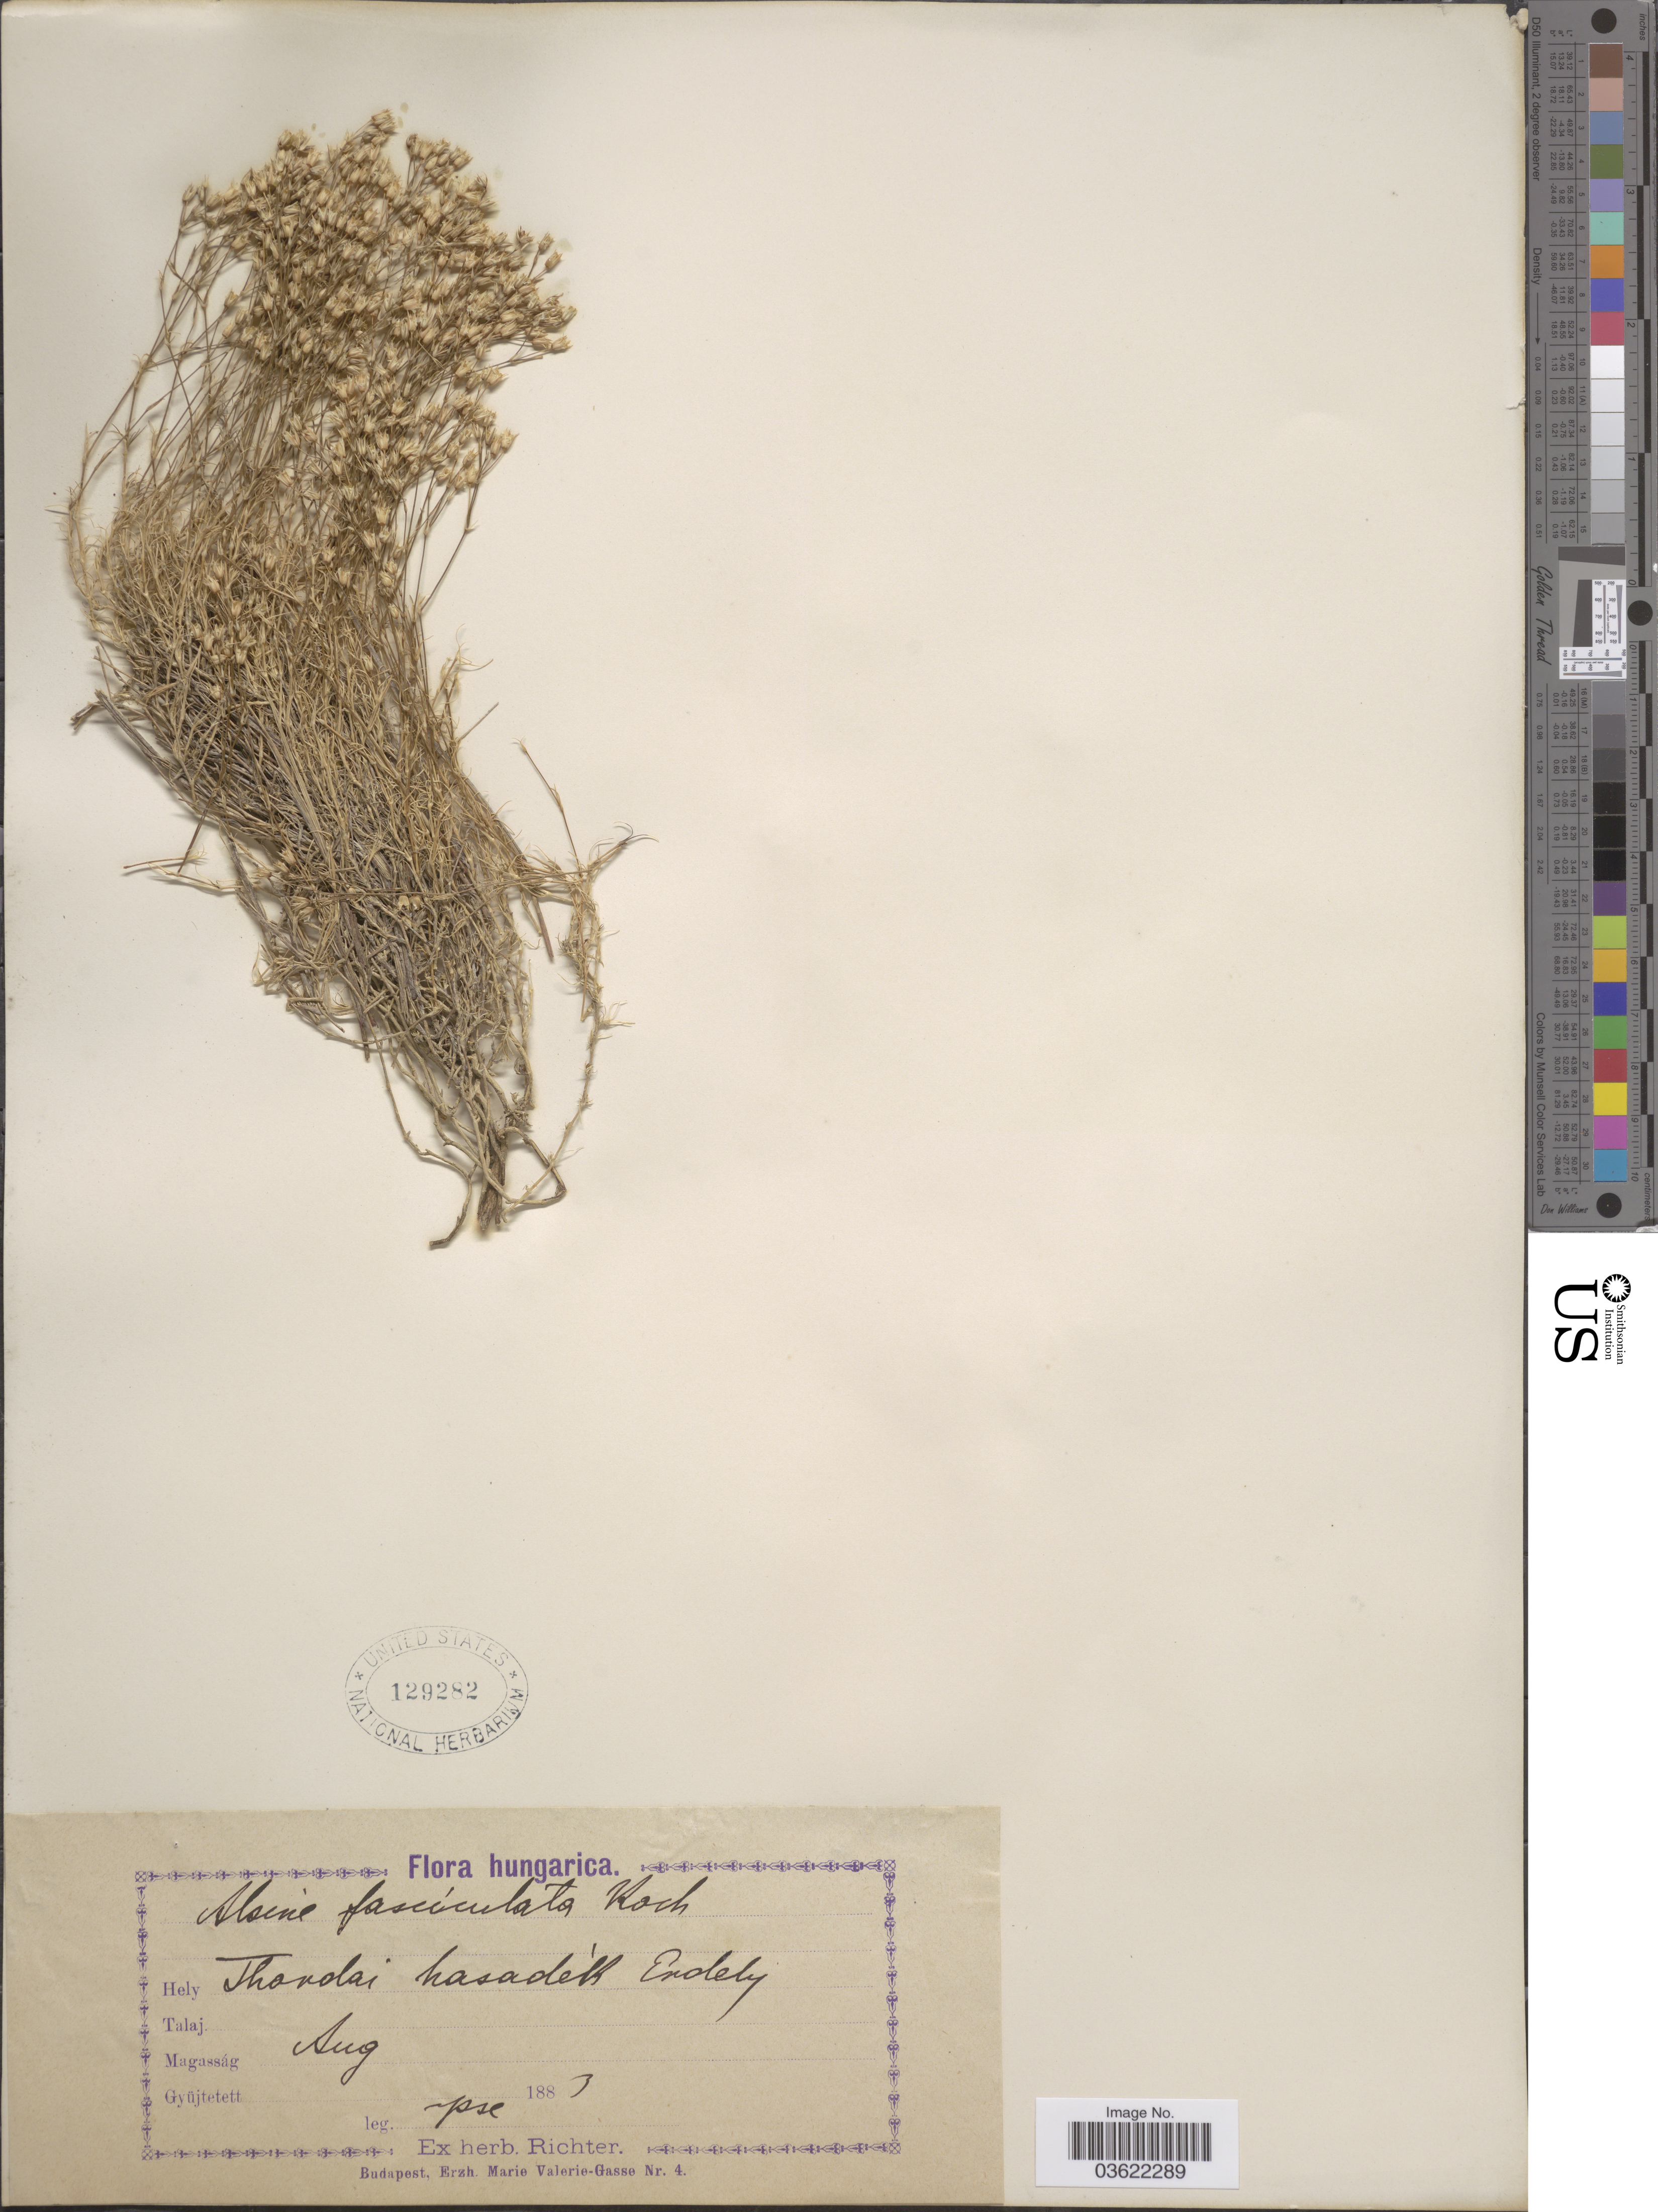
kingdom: Plantae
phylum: Tracheophyta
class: Magnoliopsida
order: Caryophyllales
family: Caryophyllaceae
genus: Arenaria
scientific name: Arenaria fasciculata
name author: L.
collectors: -- Richter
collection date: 1883-08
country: Hungary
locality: Hely Thordai hasadelk Erdely. [interpreted]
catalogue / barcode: US 129282